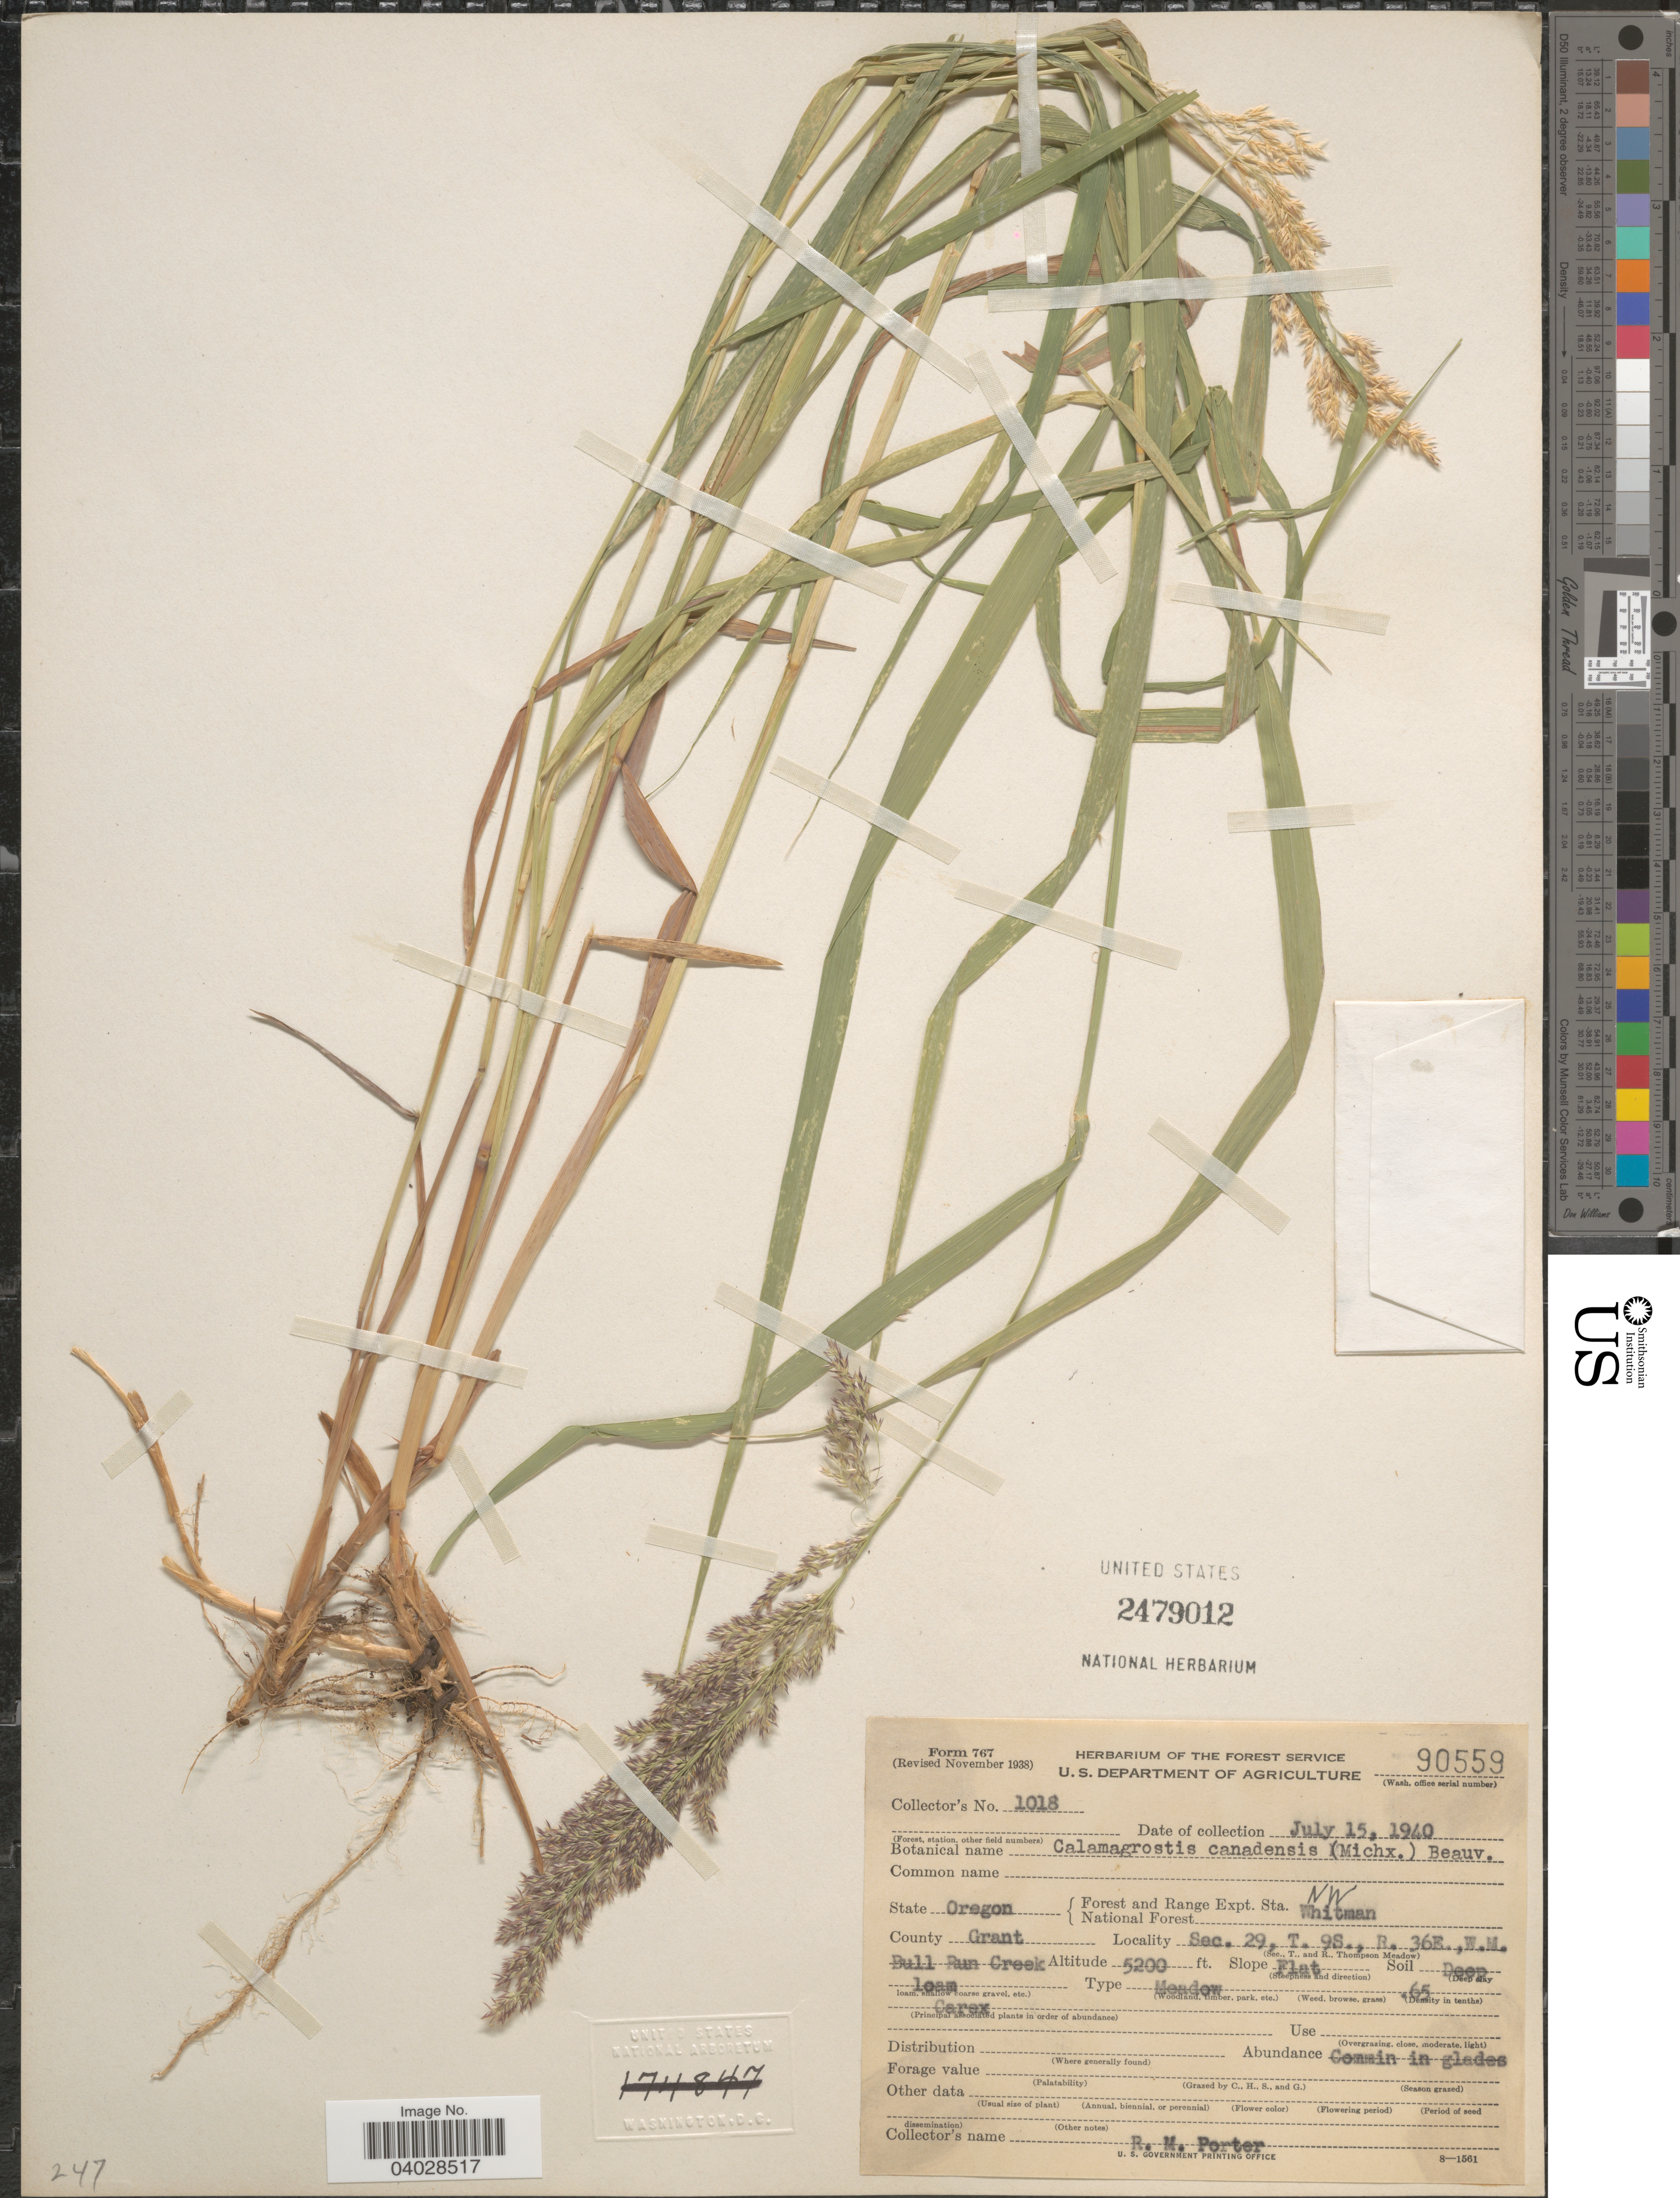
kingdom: Plantae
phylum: Tracheophyta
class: Liliopsida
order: Poales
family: Poaceae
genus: Calamagrostis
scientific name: Calamagrostis canadensis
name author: (Michx.) P. Beauv.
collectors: R. Porter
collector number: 1018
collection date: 1940-07-15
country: United States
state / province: Oregon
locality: Forest and Range Expt. Sta. National Forest NW Whitman. County Grant. Sec. 29, T. 9S., R. 36E., W. M. Bull Run Creek.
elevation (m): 1585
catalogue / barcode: US 2479012